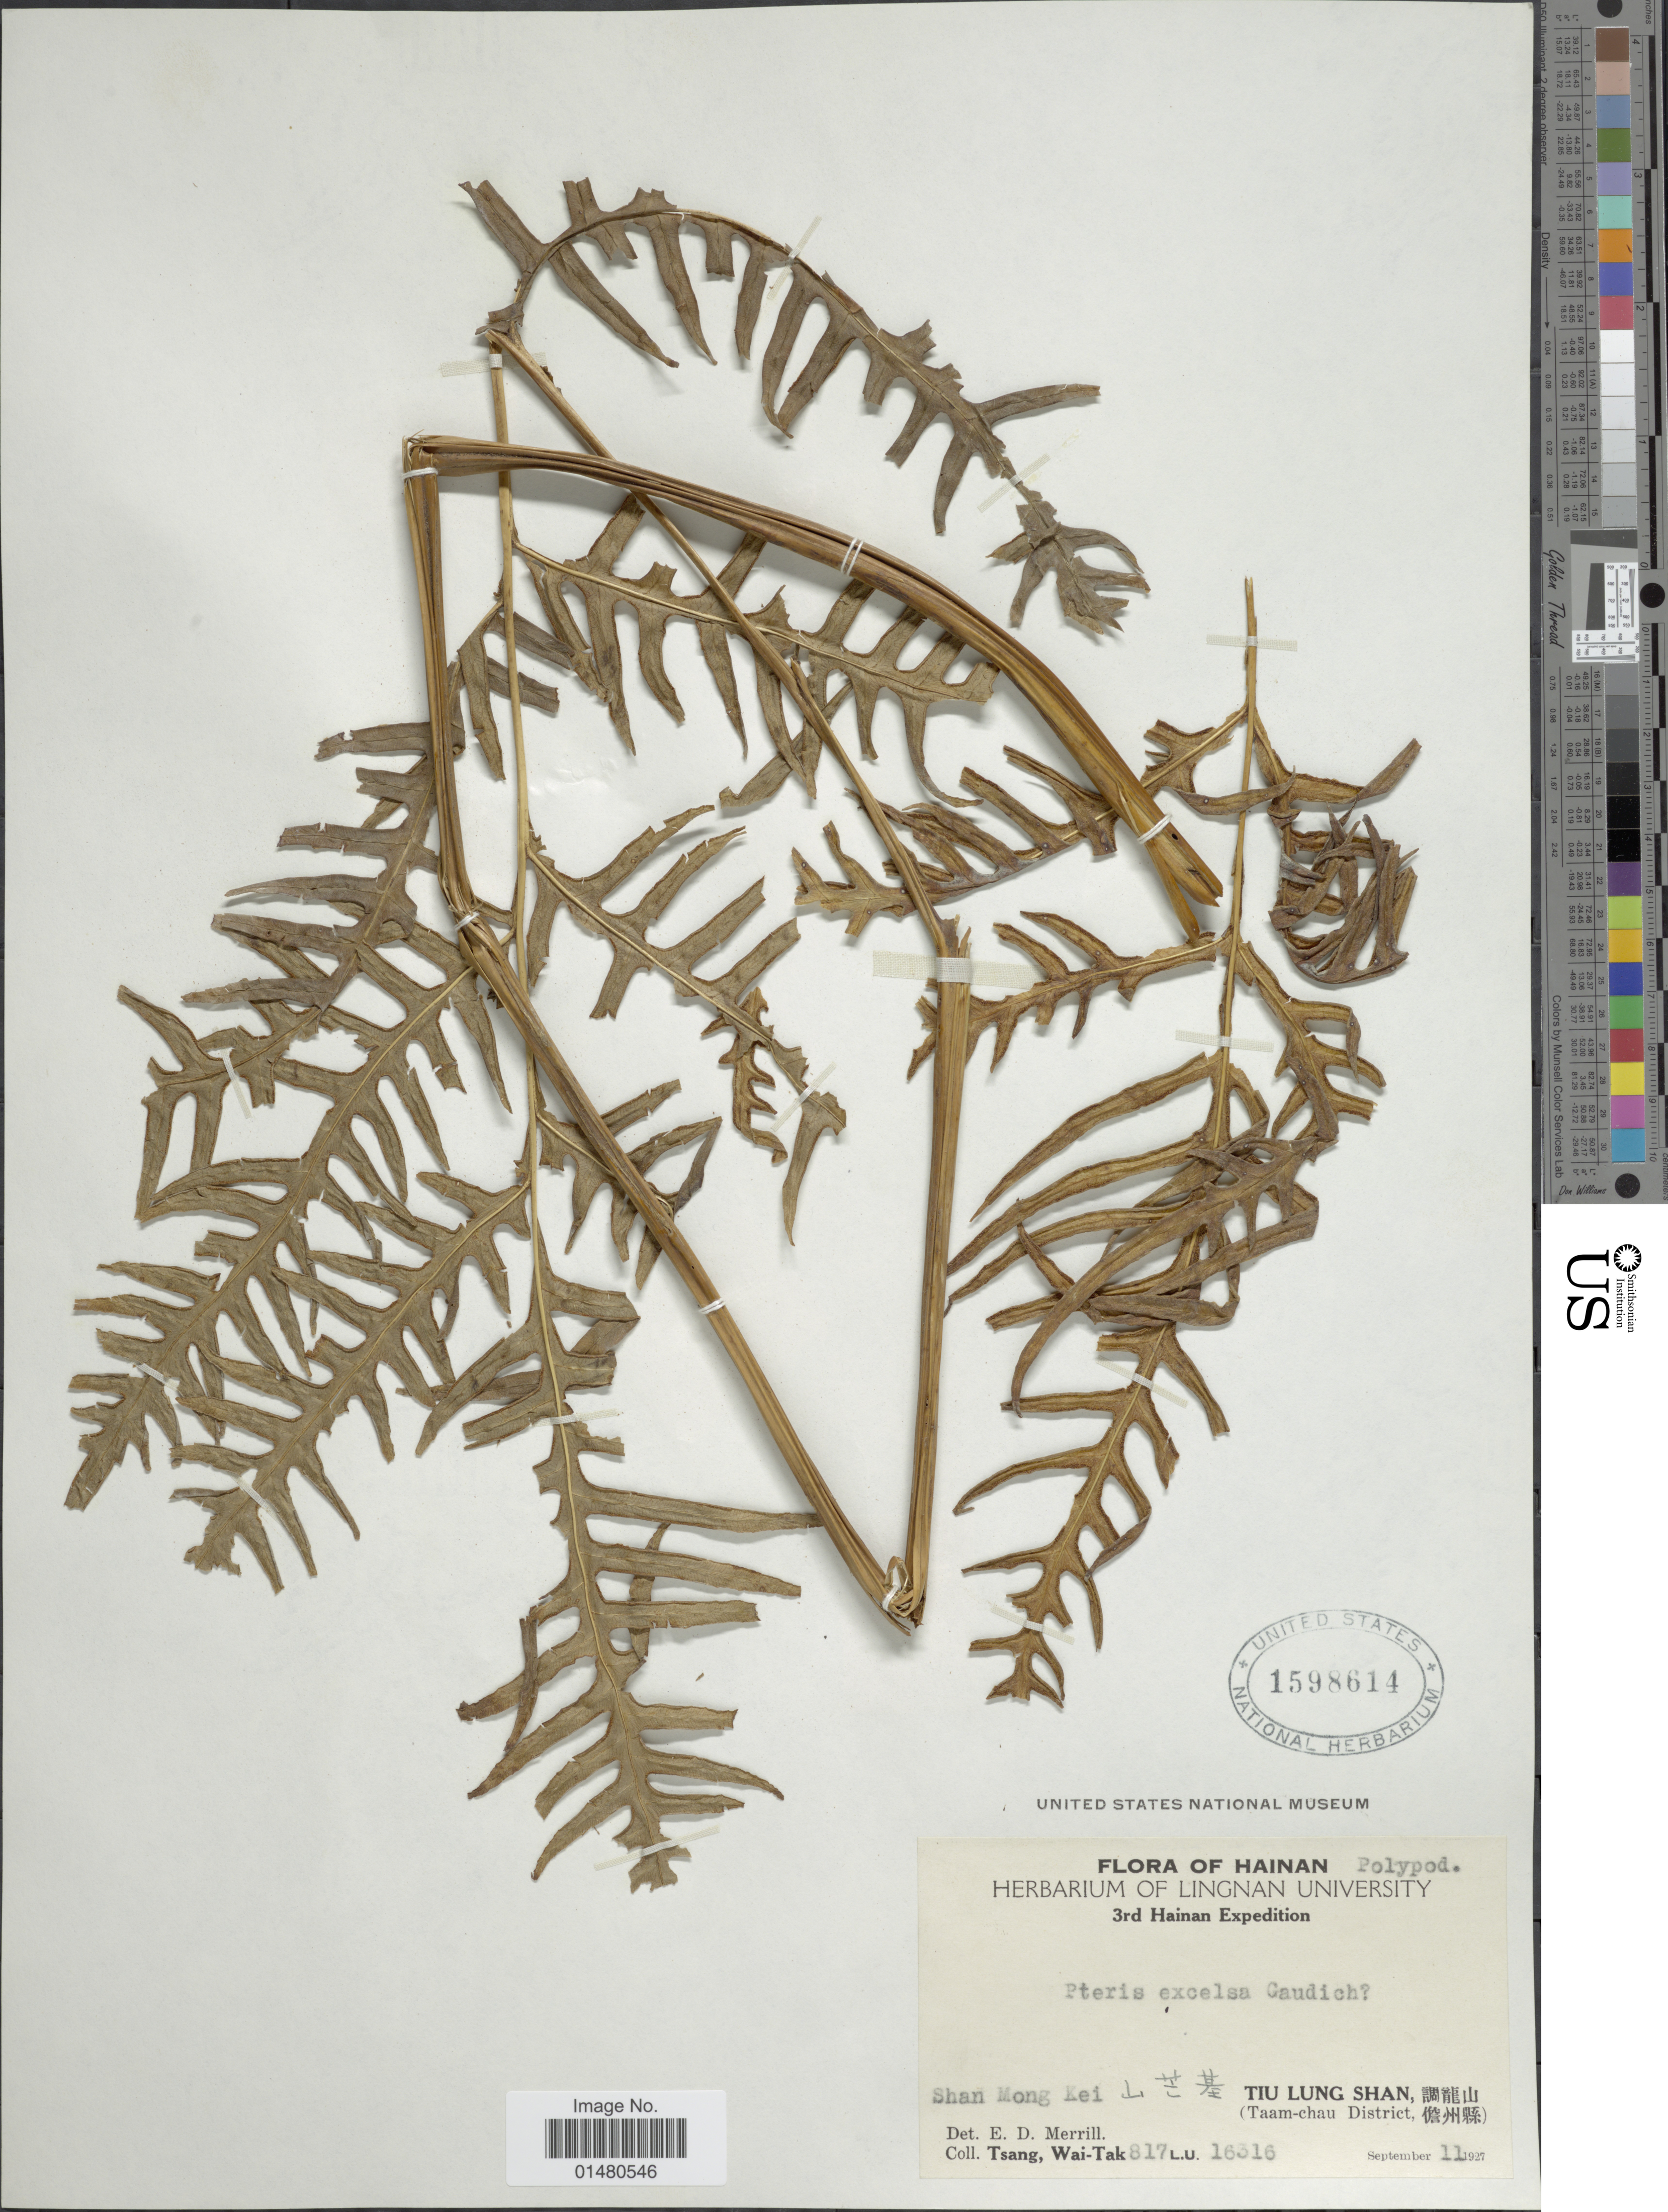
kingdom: Plantae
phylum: Tracheophyta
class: Polypodiopsida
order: Polypodiales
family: Pteridaceae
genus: Pteris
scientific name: Pteris excelsa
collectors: W. T. Tsang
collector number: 817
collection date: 1927-09-11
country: China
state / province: Hainan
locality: Shan Mong Kei, Tiu Lung Shan X, (Taam-chau District, X)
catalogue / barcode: US 1598614